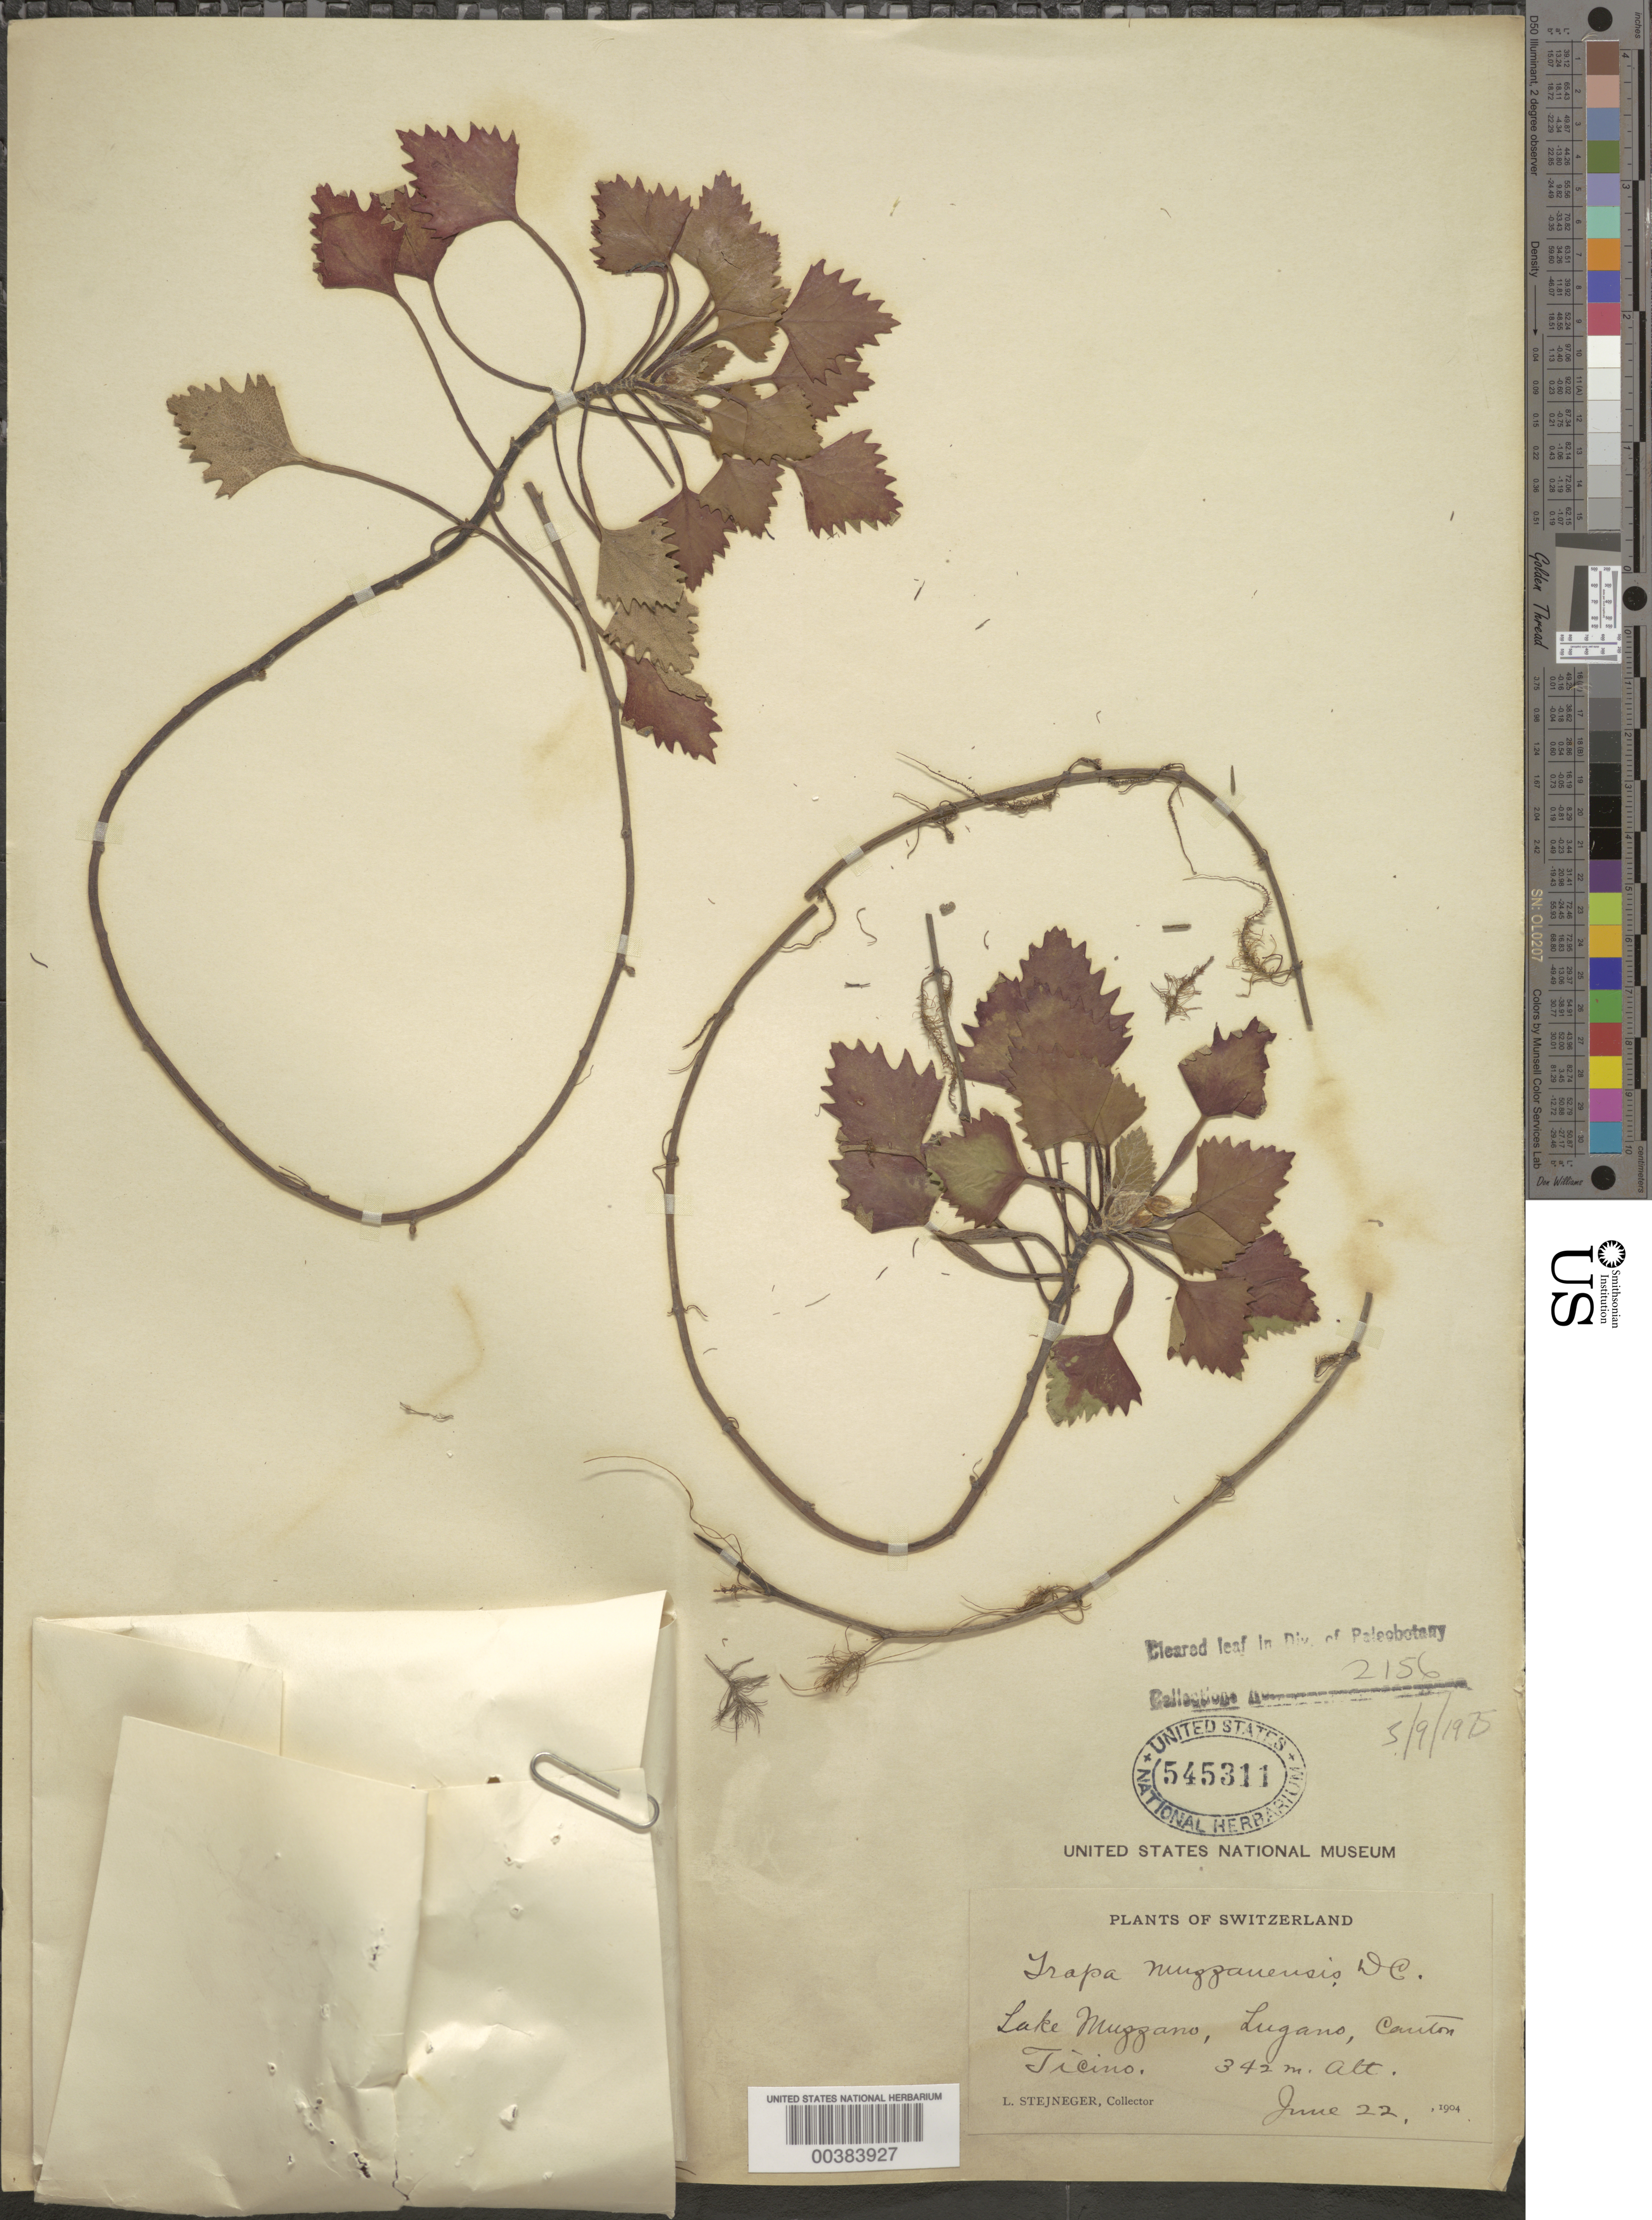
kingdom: Plantae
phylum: Tracheophyta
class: Magnoliopsida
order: Myrtales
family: Lythraceae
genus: Trapa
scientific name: Trapa muzzanensis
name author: DC.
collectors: L. Stejneger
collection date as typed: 22 Jun 1904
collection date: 1904-06-22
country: Switzerland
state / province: Ticino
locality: Lugano, lake muzzano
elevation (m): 342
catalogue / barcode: US 545311